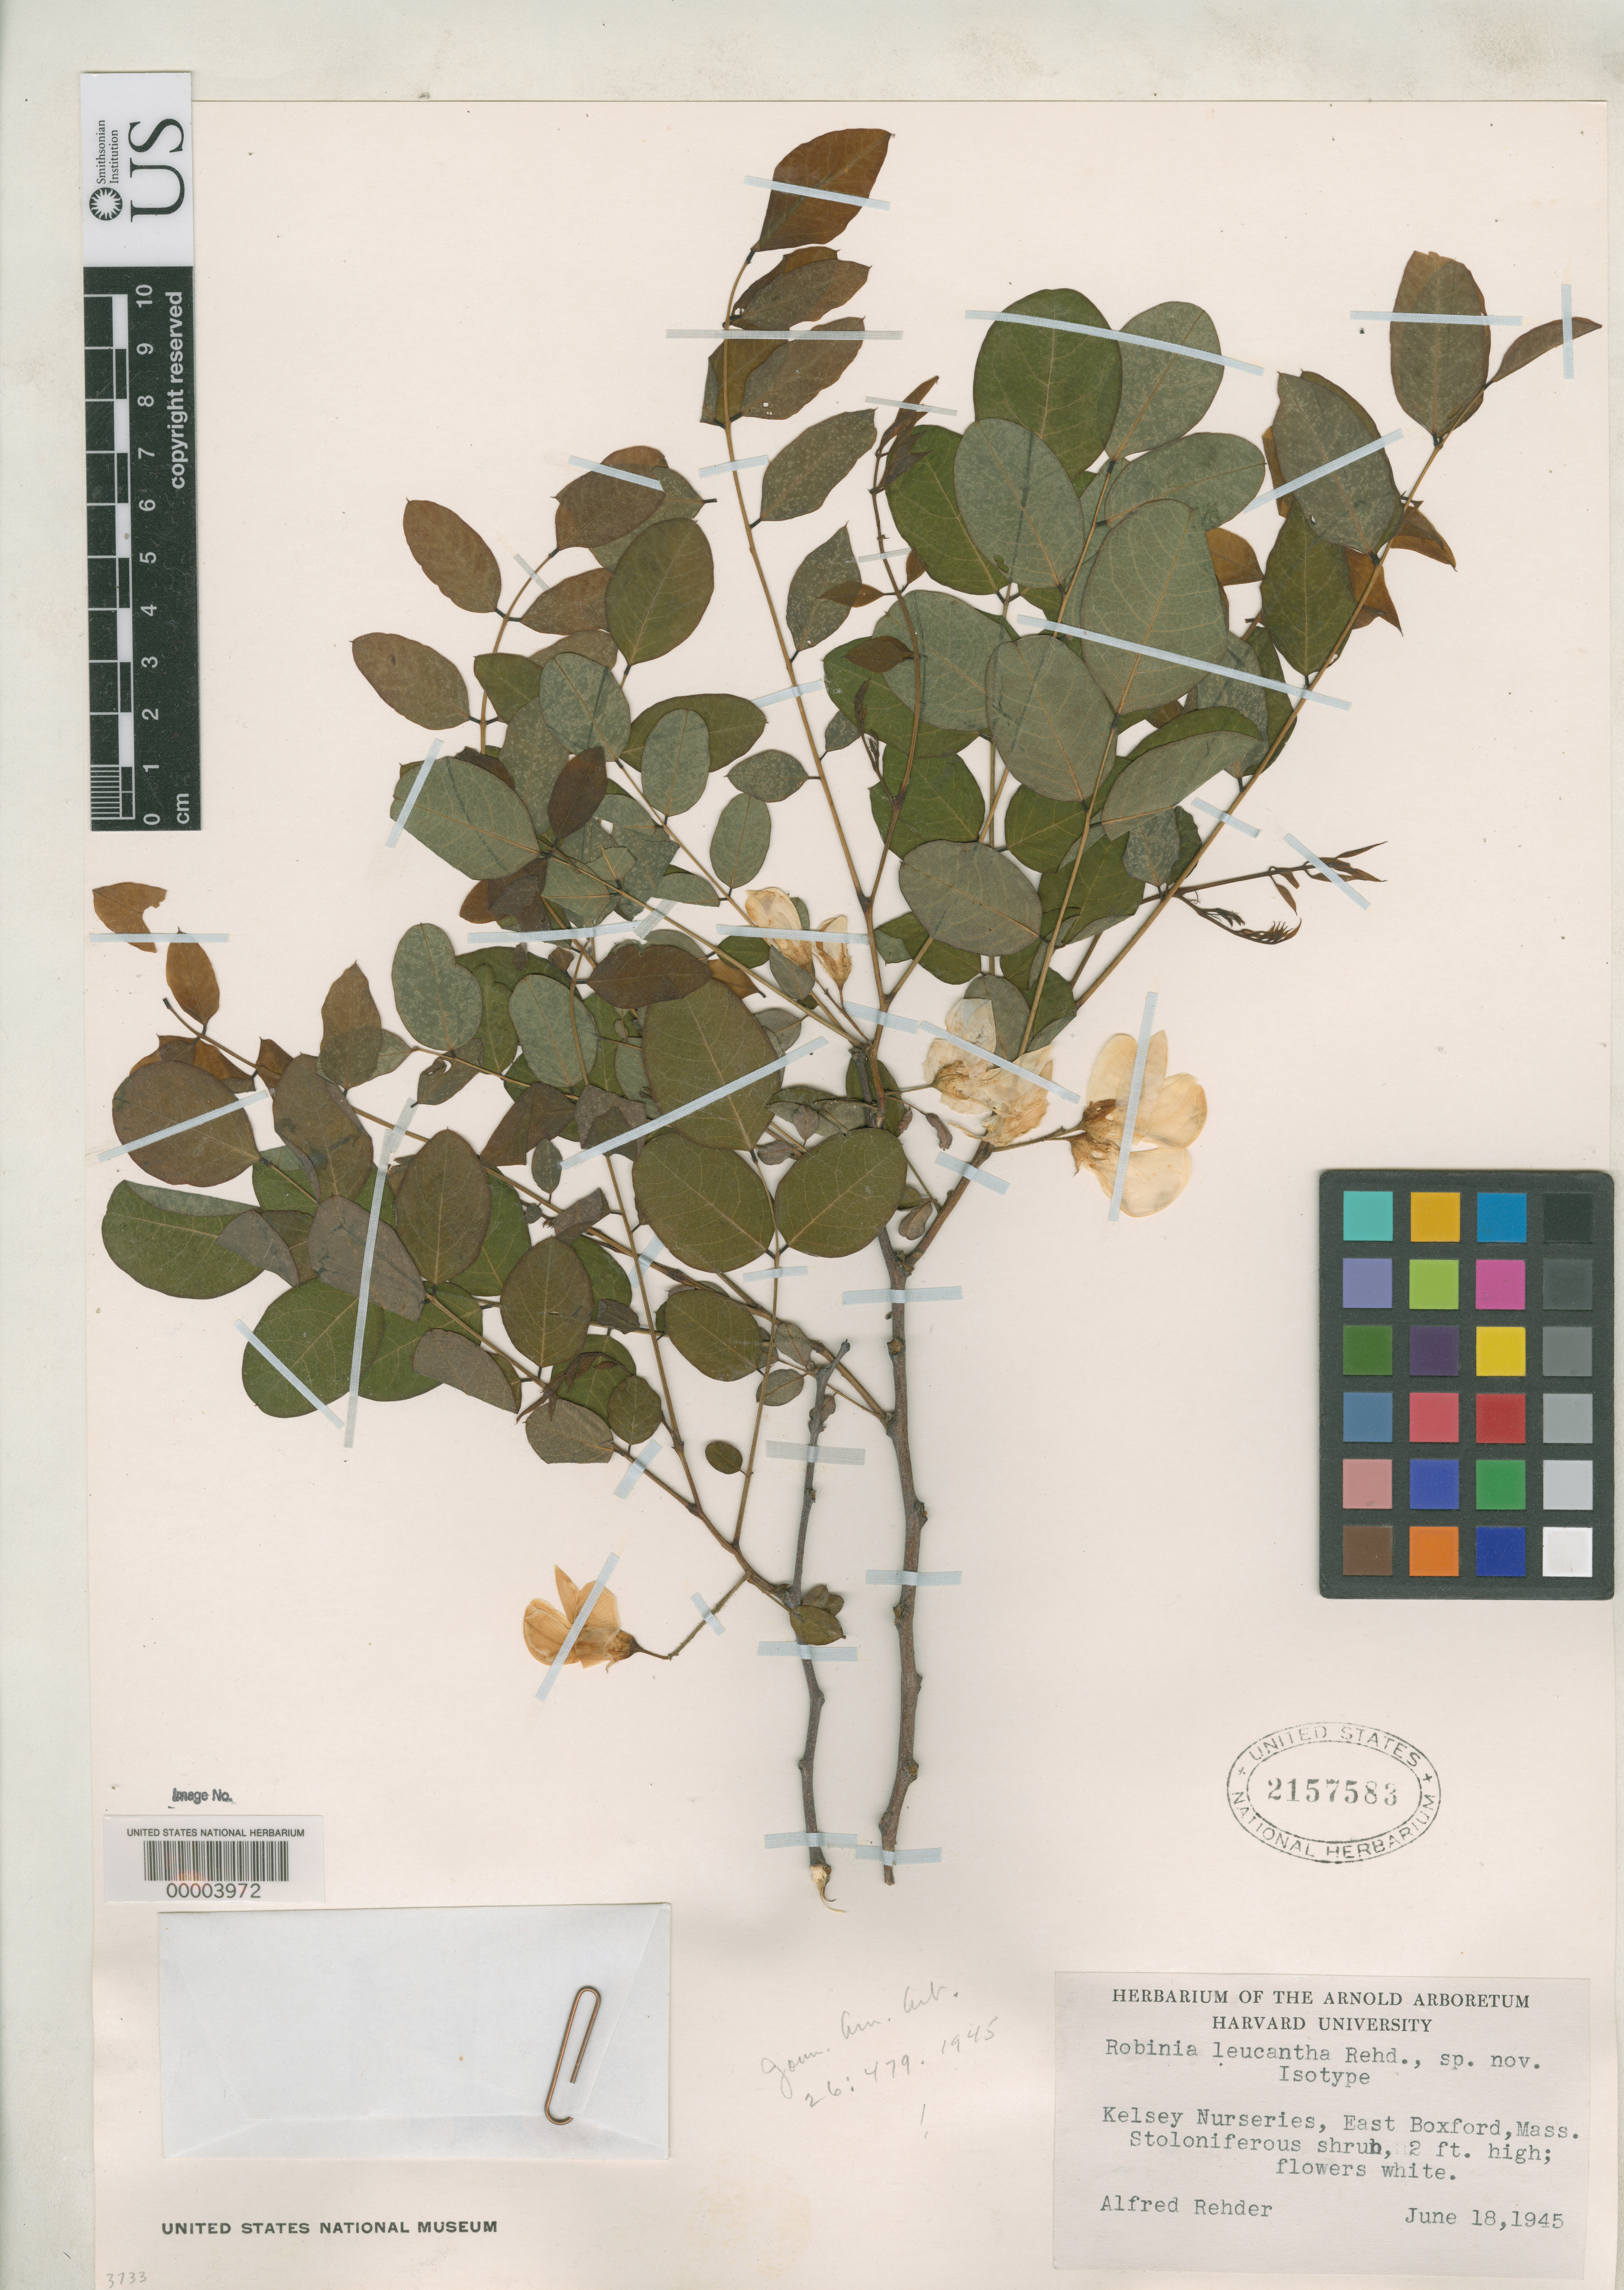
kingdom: Plantae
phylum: Tracheophyta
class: Magnoliopsida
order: Fabales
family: Fabaceae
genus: Robinia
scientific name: Robinia leucantha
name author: Rehder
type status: Isotype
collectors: A. Rehder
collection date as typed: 18 Jun 1945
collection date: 1945-06-18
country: United States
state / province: Massachusetts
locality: Cultivated at Kelsey Nursery, east Boxford.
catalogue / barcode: US 2157583